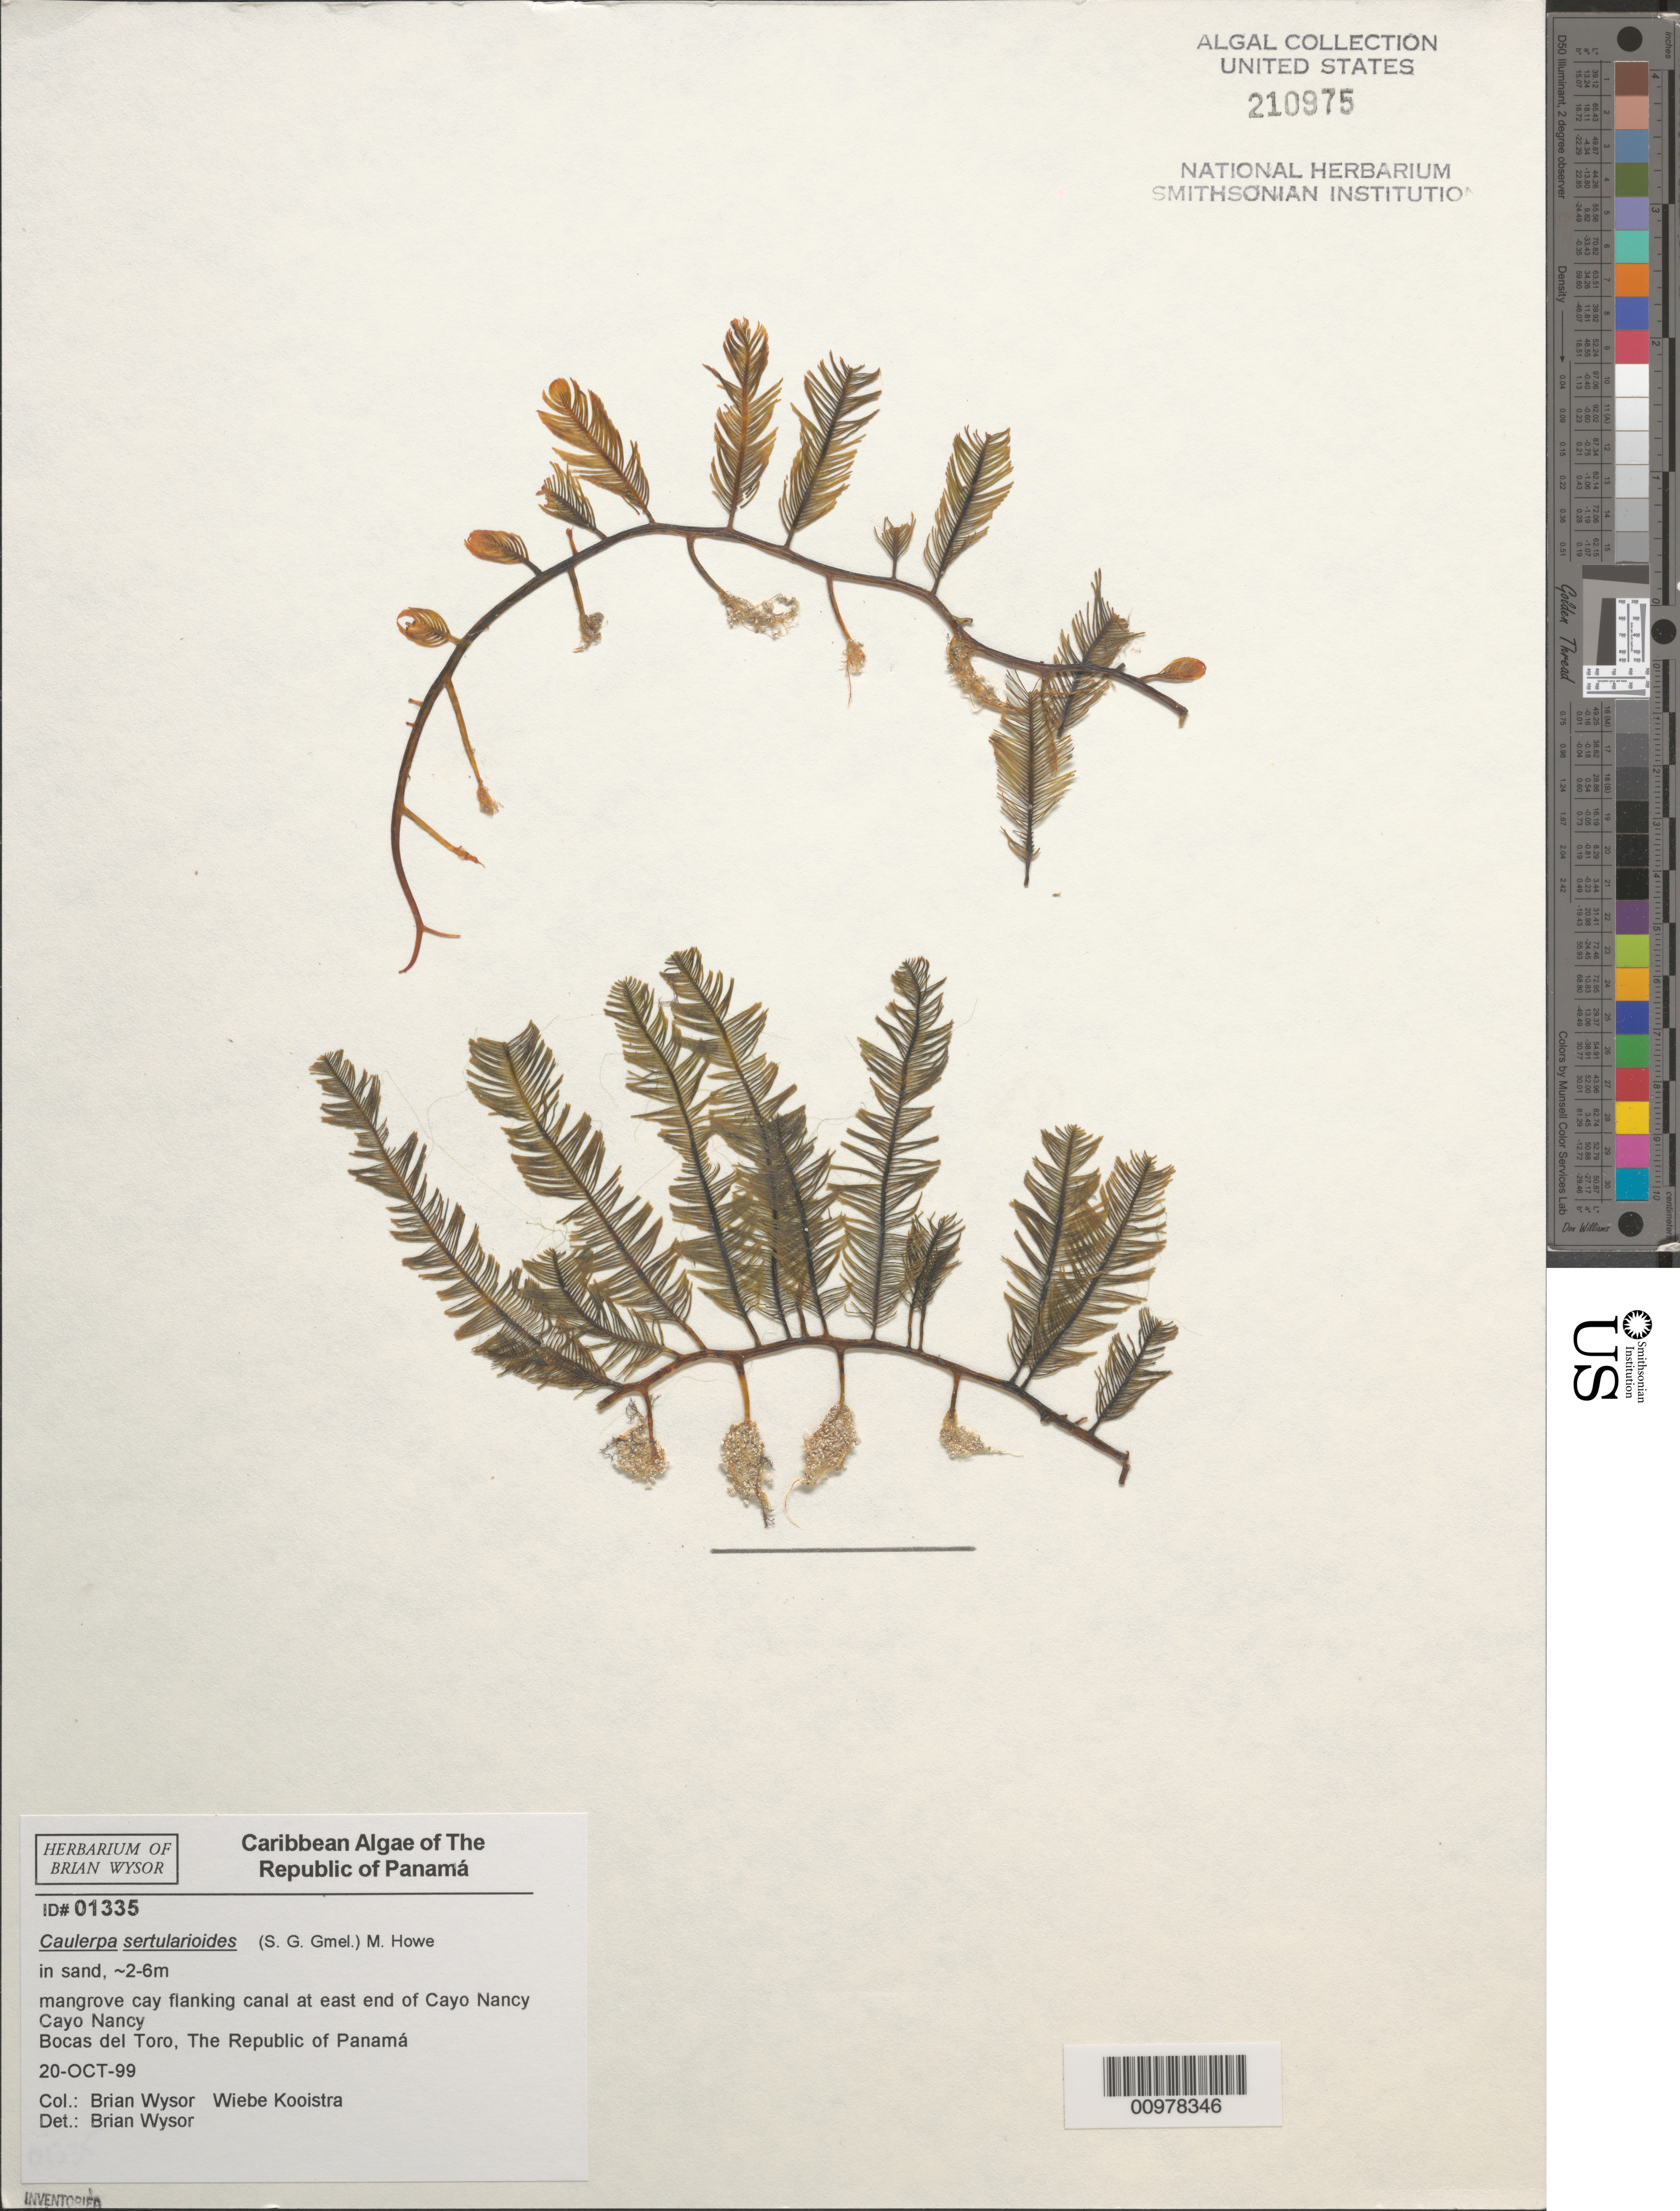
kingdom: Plantae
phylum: Chlorophyta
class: Ulvophyceae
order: Bryopsidales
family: Caulerpaceae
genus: Caulerpa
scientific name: Caulerpa sertularioides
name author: (S.G. Gmel.) M. Howe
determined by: Wysor, B.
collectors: B. Wysor & W. Kooistra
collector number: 01335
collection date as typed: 20 Oct 1999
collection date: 1999-10-20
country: Panama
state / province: Bocas del Toro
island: Cayo Nancy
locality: Mangrove cay flanking canal at east end of Cayo Nancy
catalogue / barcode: US 210975